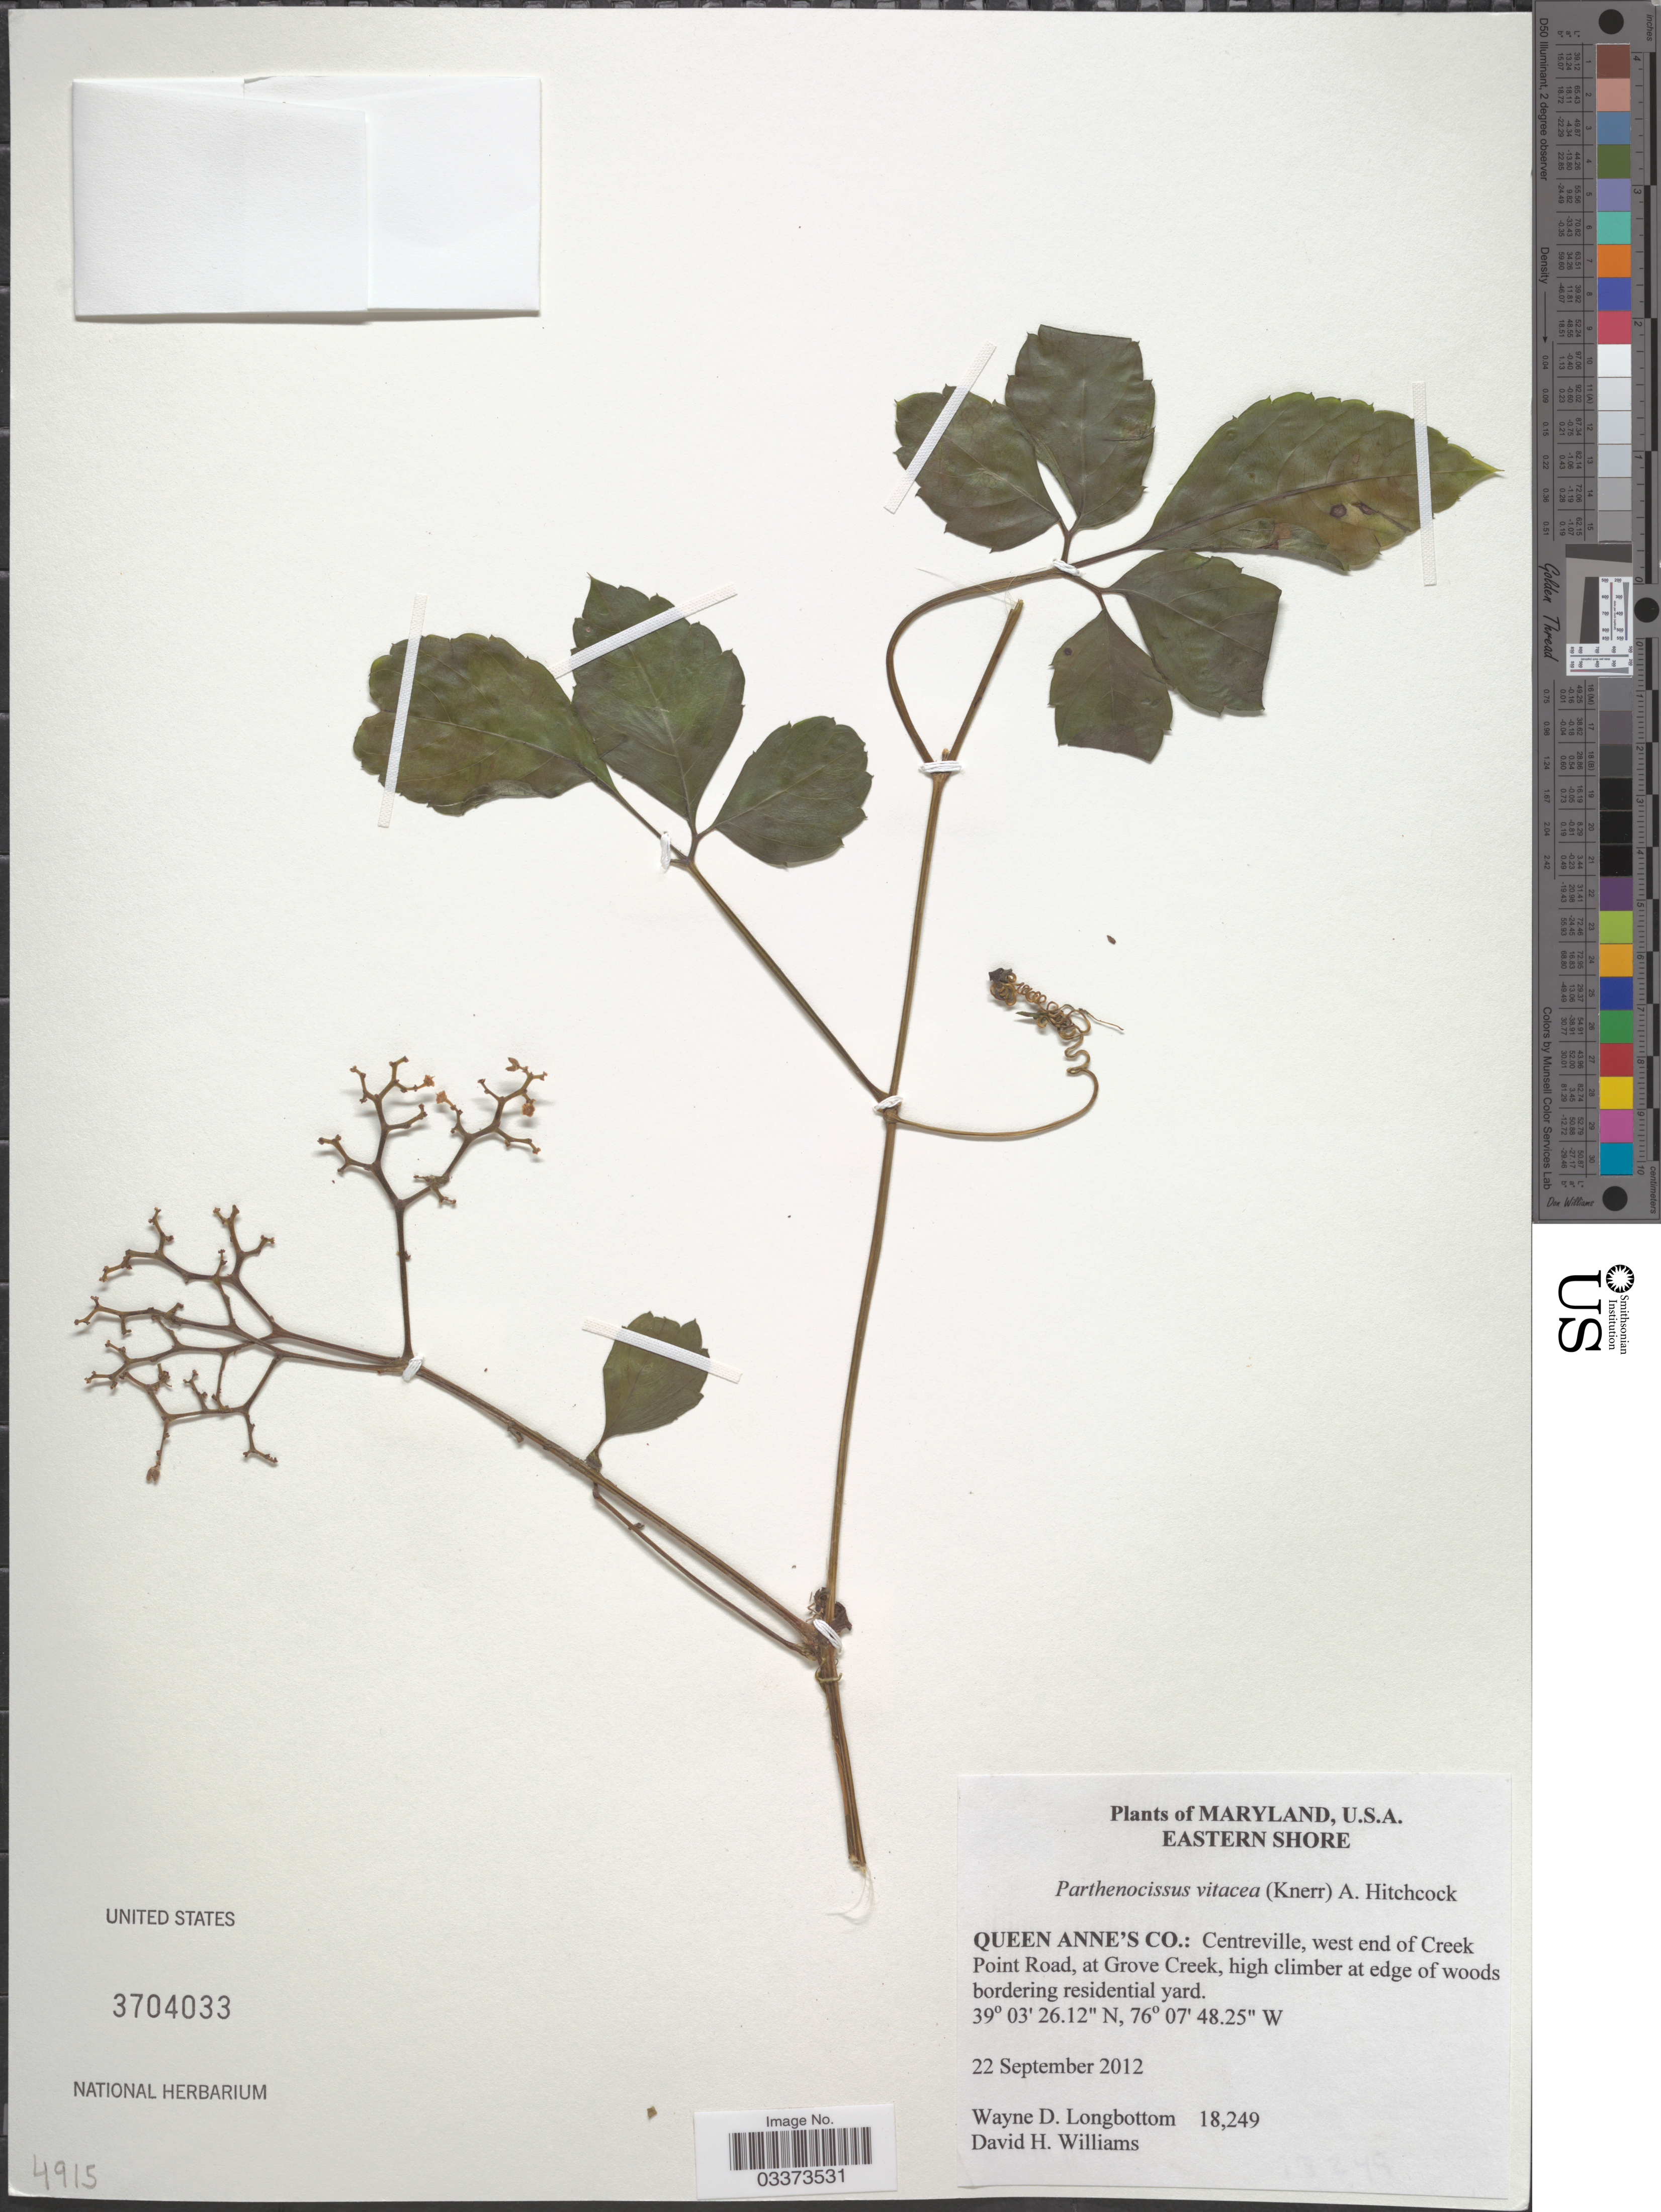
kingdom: Plantae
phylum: Tracheophyta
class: Magnoliopsida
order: Vitales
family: Vitaceae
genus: Parthenocissus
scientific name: Parthenocissus vitacea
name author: (Knerr) Hitchc.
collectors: W. D. Longbottom & D. H. Williams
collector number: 18249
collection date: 2012-09-22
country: United States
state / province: Maryland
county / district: Queen Anne's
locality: Eastern Shore. Queen Anne's Co.: Centreville, west end of Creek Point Road, at Grove Creek, high climber at edge of woods bordering residential yard.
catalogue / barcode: US 3704033